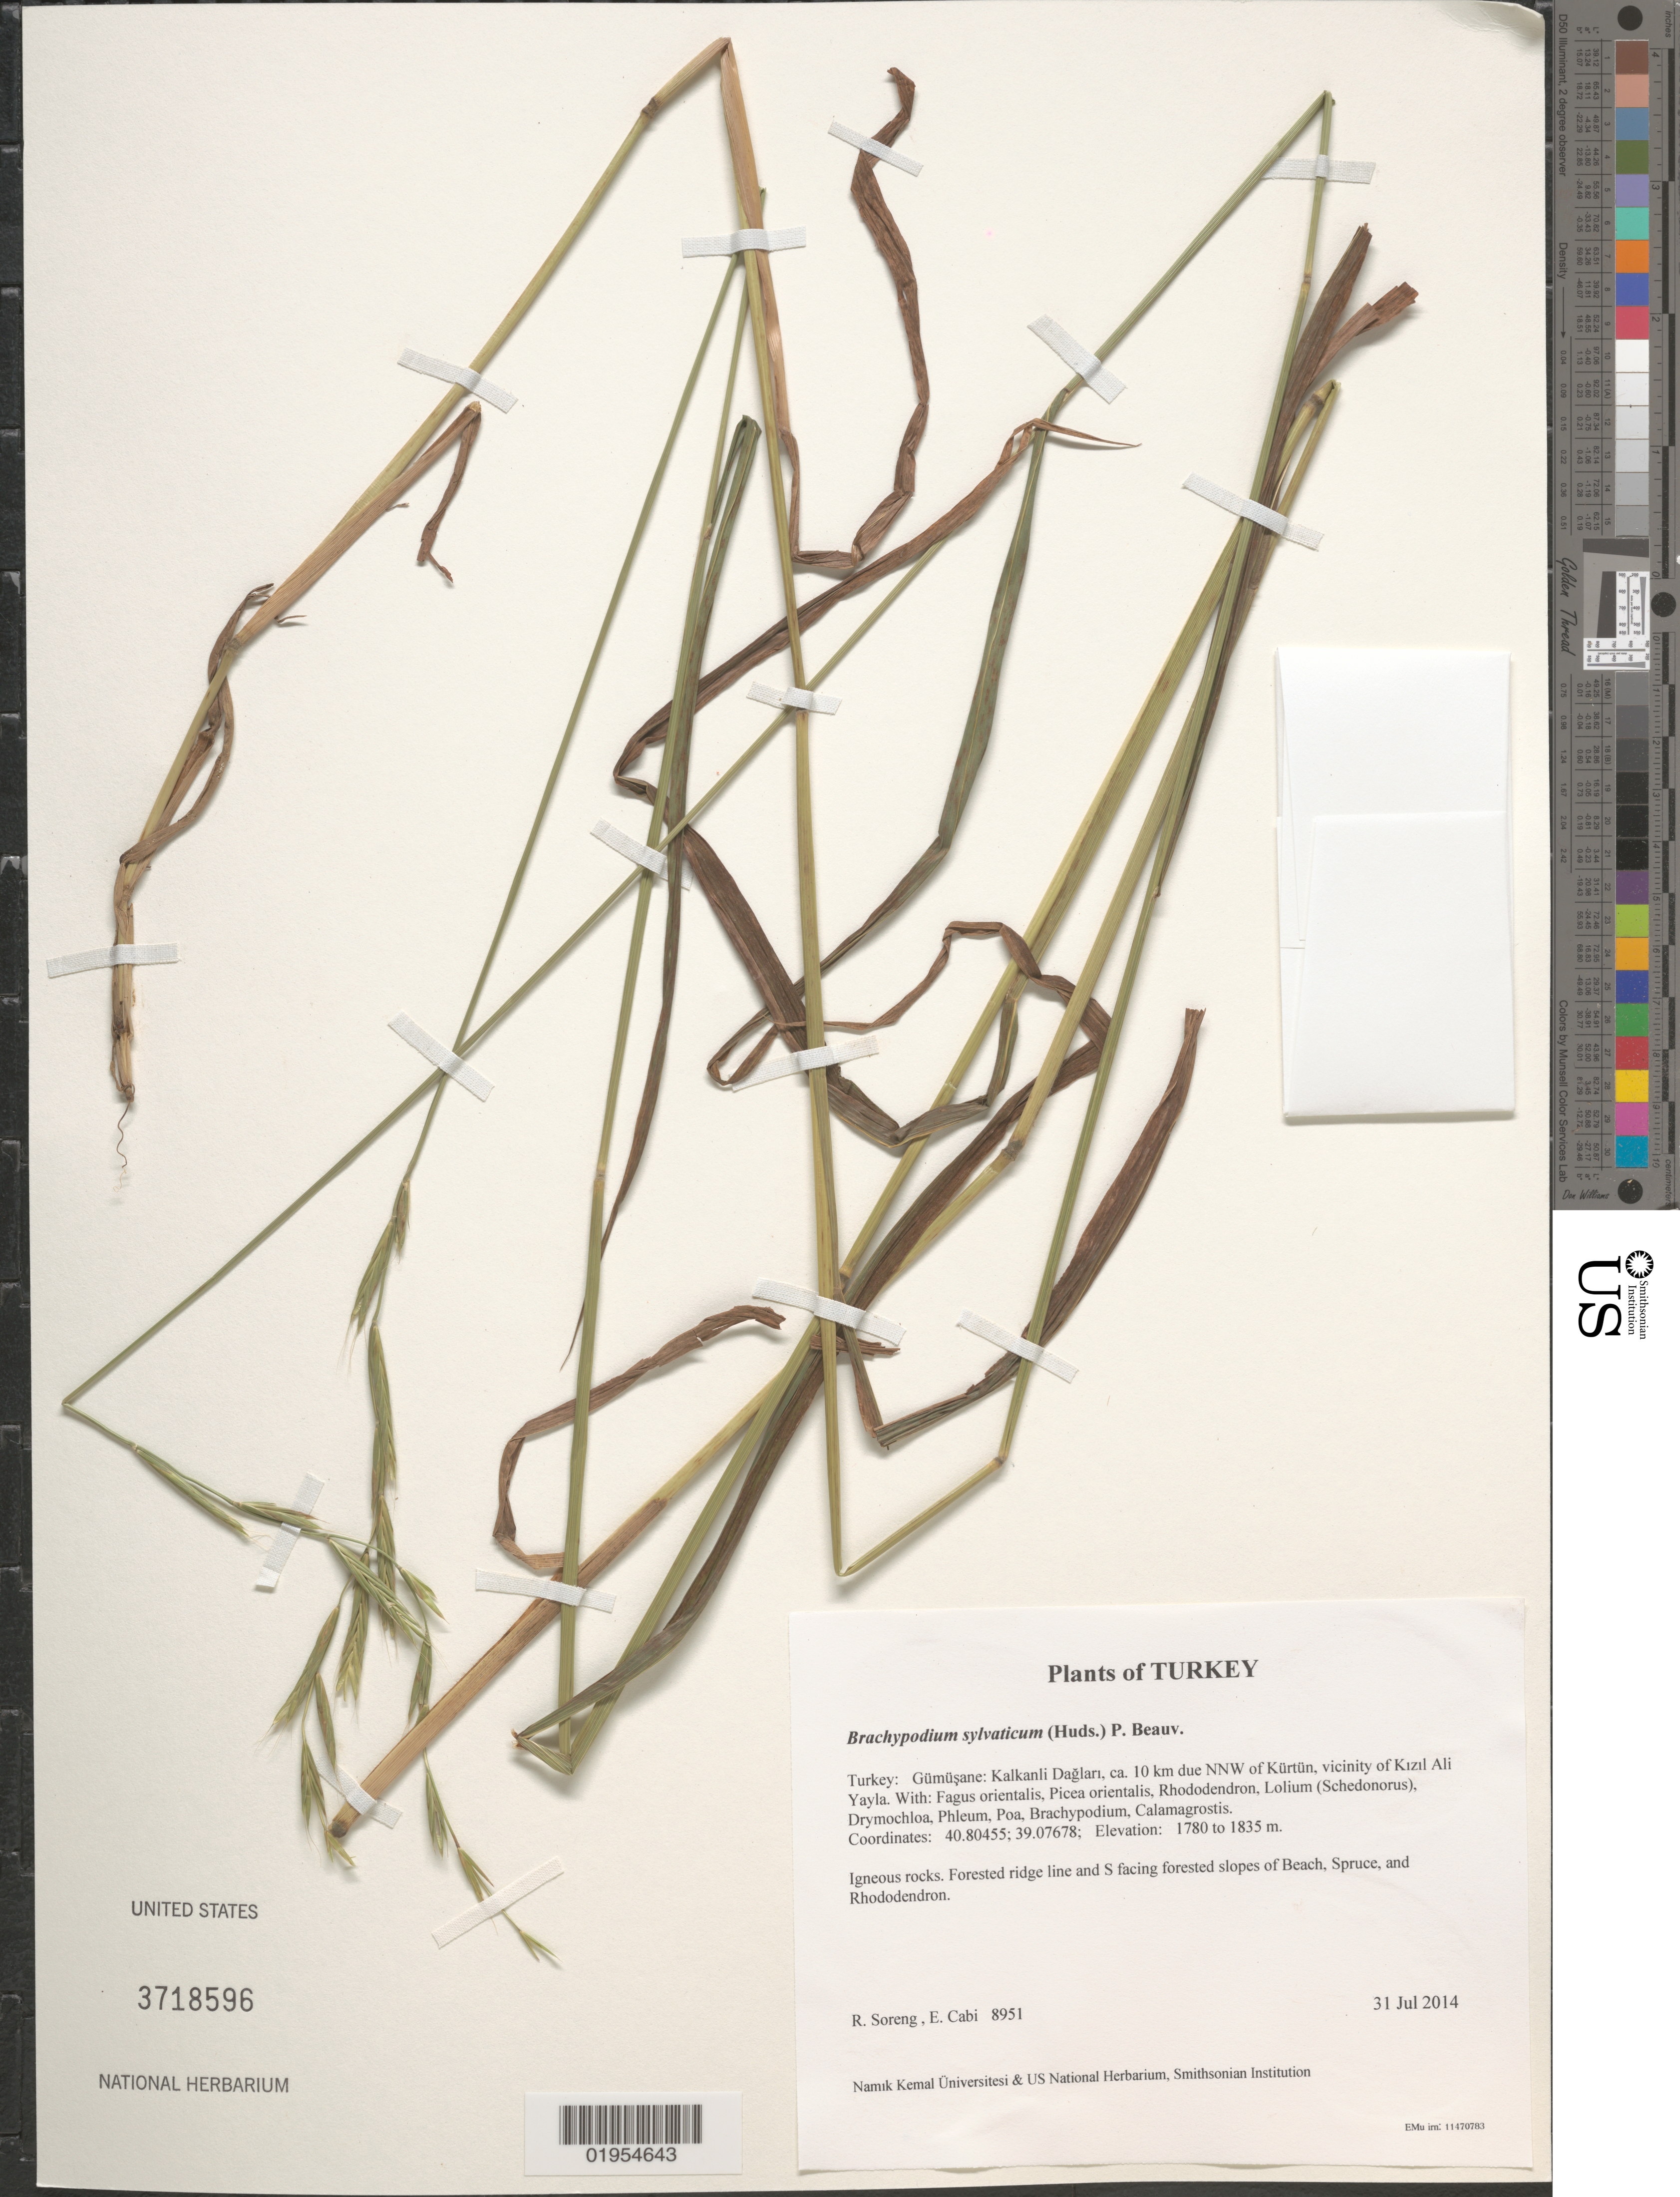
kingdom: Plantae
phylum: Tracheophyta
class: Liliopsida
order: Poales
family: Poaceae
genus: Brachypodium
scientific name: Brachypodium sylvaticum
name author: (Huds.) P. Beauv.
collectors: R. J. Soreng & E. Cabi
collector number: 8951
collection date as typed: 31 Jul 2014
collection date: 2014-07-31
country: Turkey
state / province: Gumushane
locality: Kalkanli Daglari, ca. 10 km due NNW of Kürtün, vicinity of Kizil Ali Yayla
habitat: Igneous rocks. Forested ridge line and S facing forested slopes of Beach, Spruce, and Rhododendron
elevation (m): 1780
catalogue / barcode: US 3718596